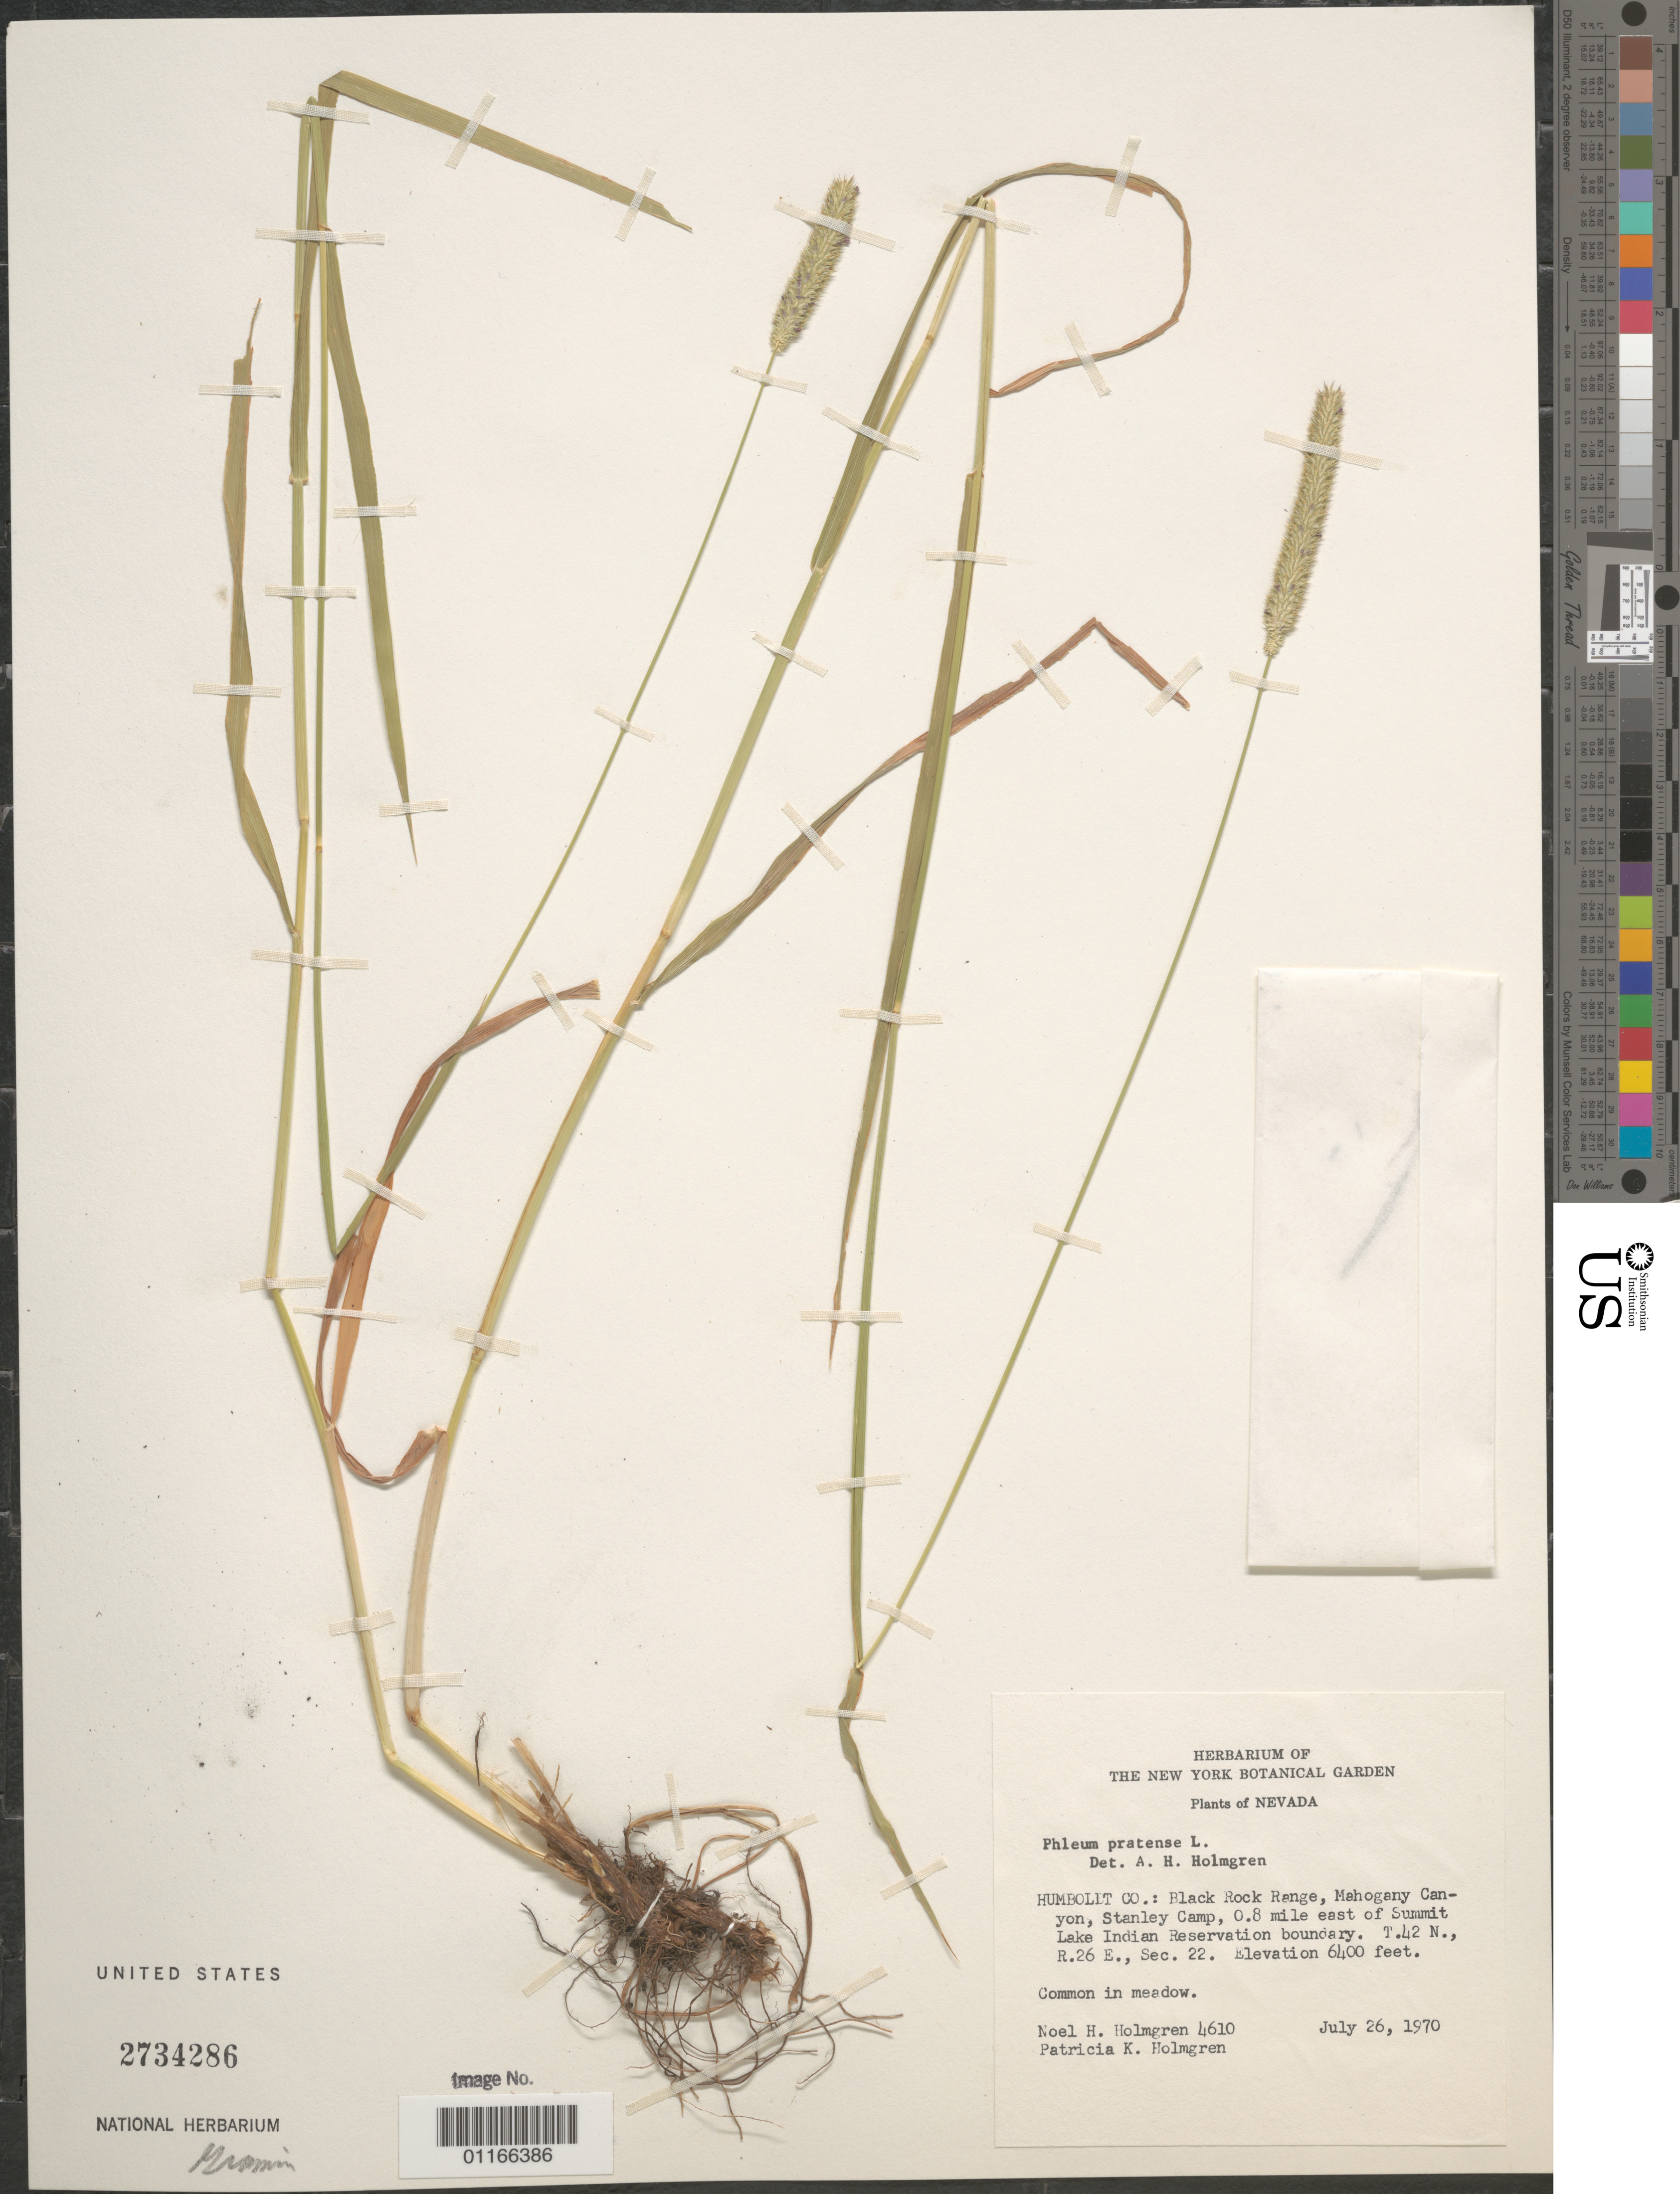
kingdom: Plantae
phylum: Tracheophyta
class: Liliopsida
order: Poales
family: Poaceae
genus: Phleum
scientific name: Phleum pratense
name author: L.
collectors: N. H. Holmgren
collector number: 4610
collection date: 1970-07-26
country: United States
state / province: Nevada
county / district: Humboldt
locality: Black Rock Range, Mahogany Canyon, Stanley Camp, 0.8 mile east of Summit Lake Indian Reservation boundary. T.41 N., R.26 E., Sec. 22.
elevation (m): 1951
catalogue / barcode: US 2734286